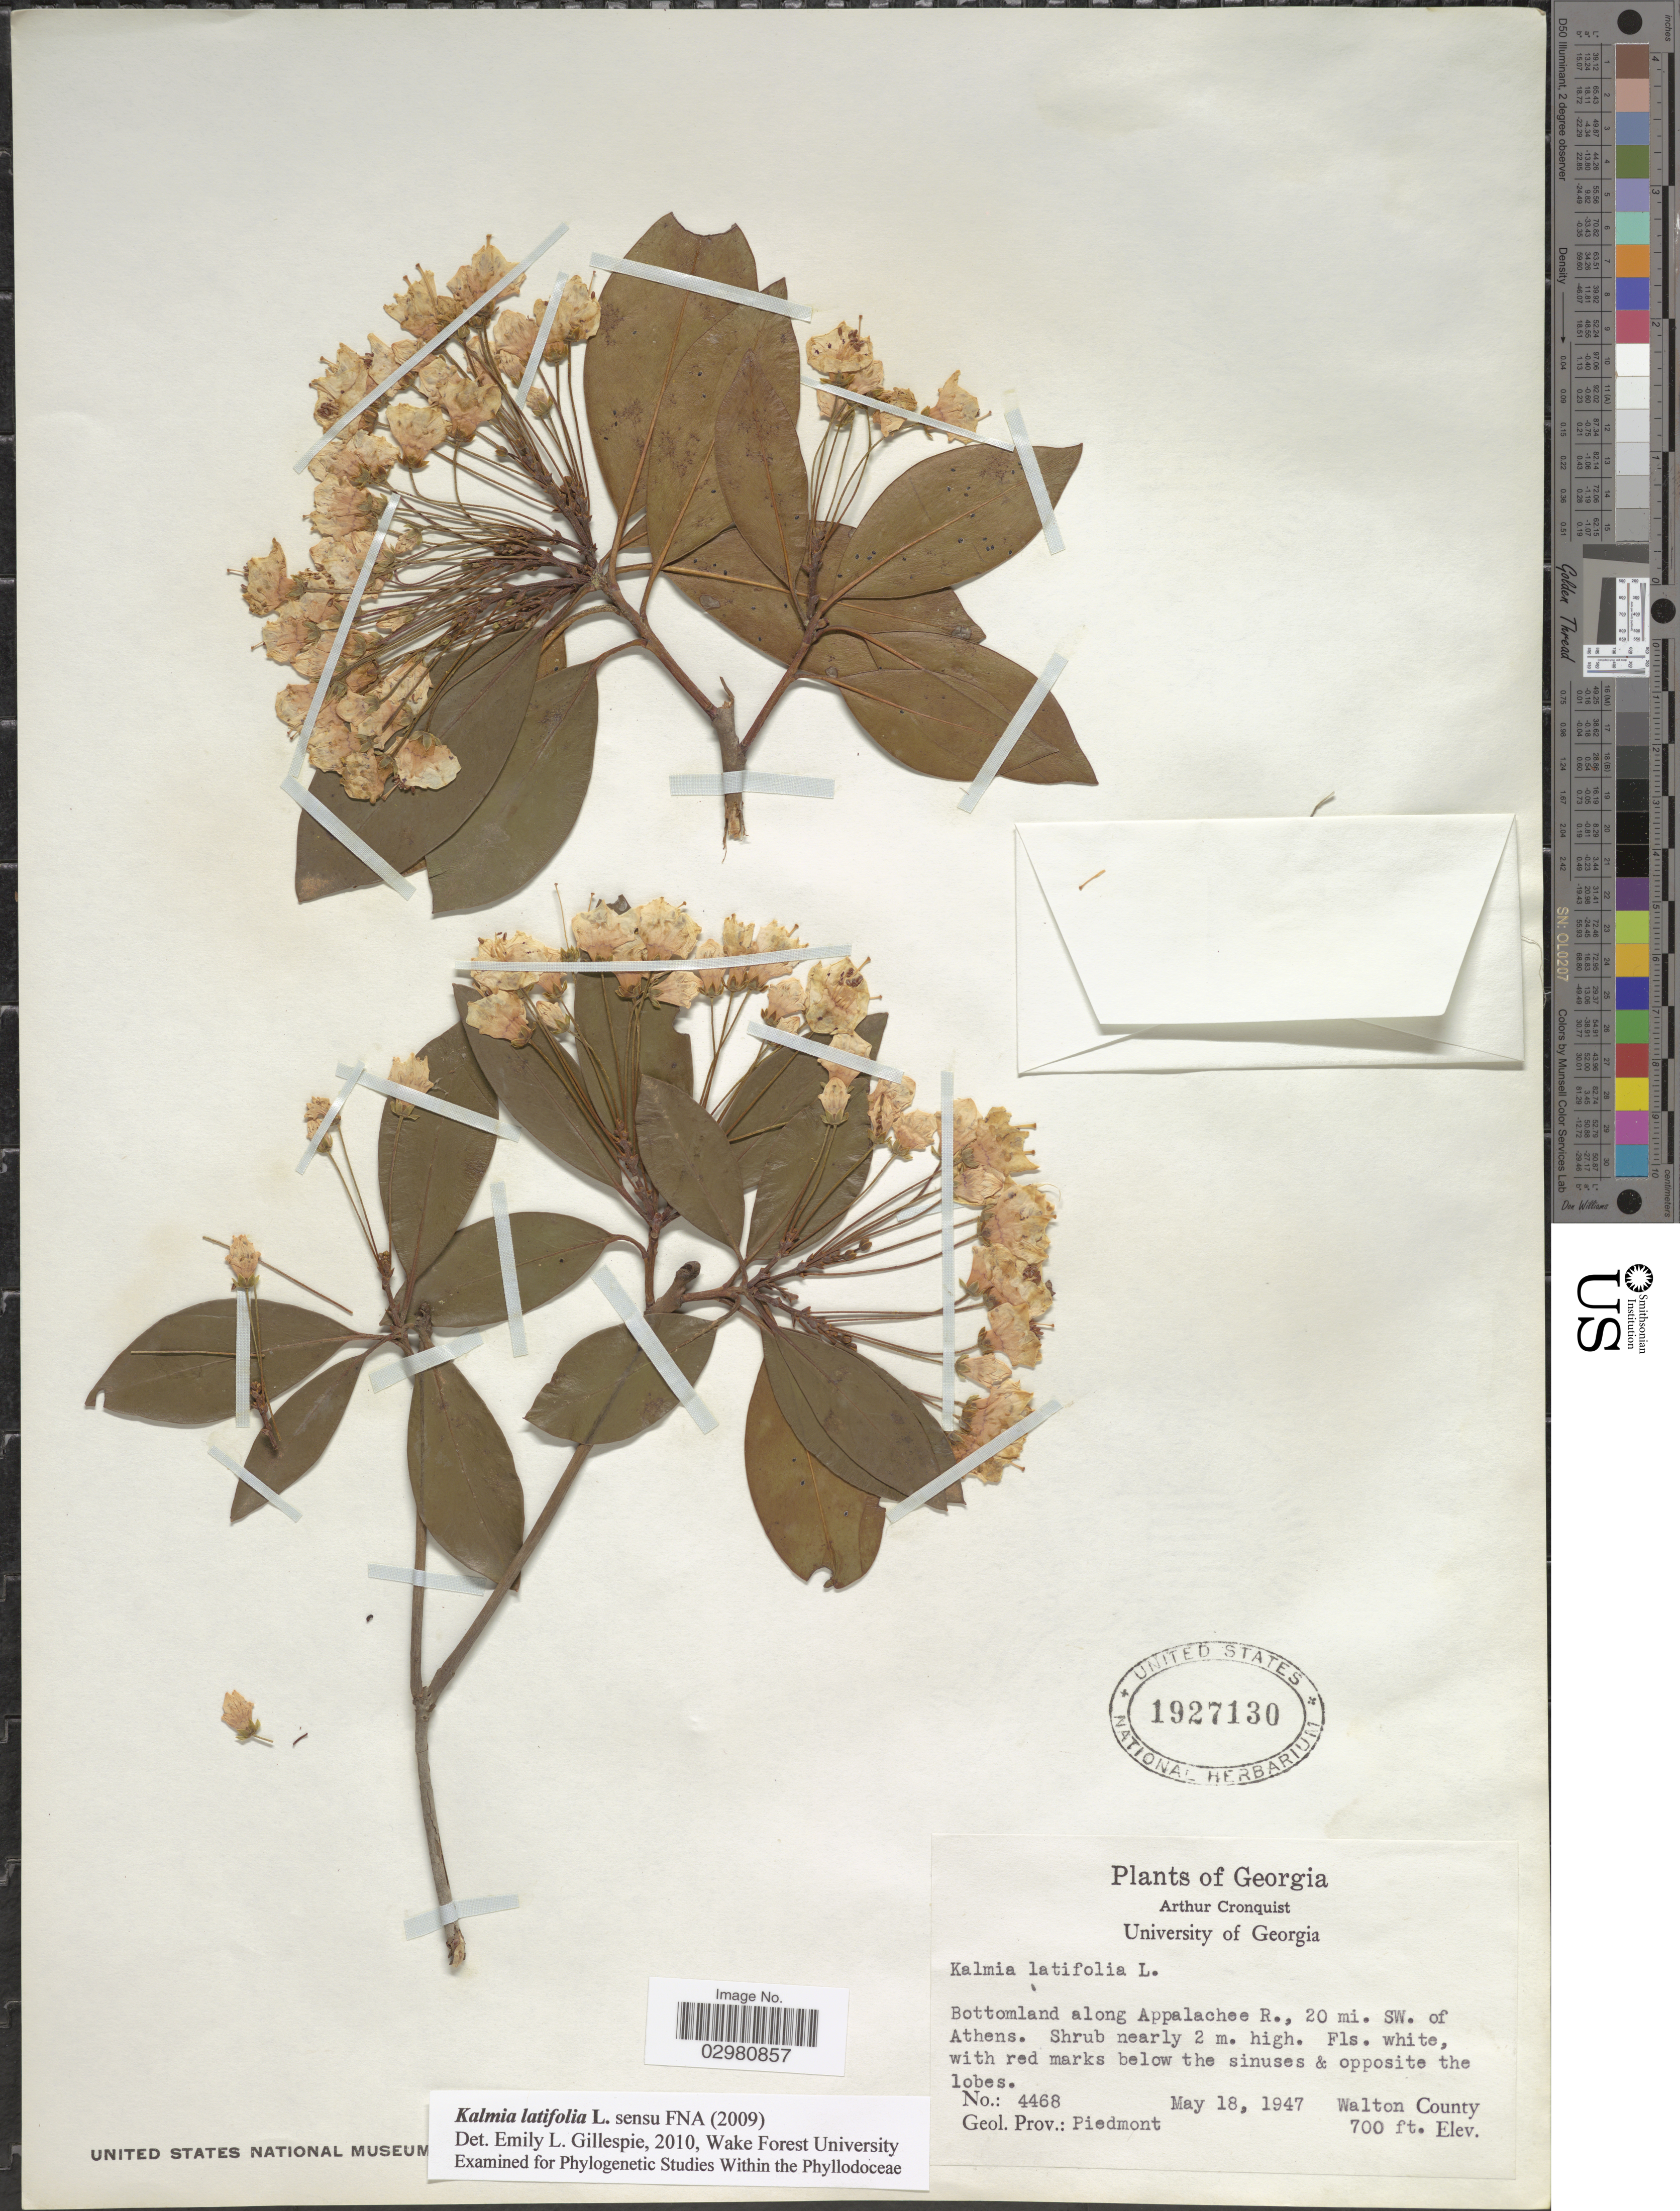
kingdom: Plantae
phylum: Tracheophyta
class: Magnoliopsida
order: Ericales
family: Ericaceae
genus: Kalmia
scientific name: Kalmia latifolia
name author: L.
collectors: A. J. Cronquist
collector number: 4468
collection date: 1947-05-18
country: United States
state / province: Georgia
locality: Bottomland along Appalachee R., 20 mi. SW. of Athens. Walton County. Geol. Prov.: Piedmont.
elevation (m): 213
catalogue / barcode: US 1927130